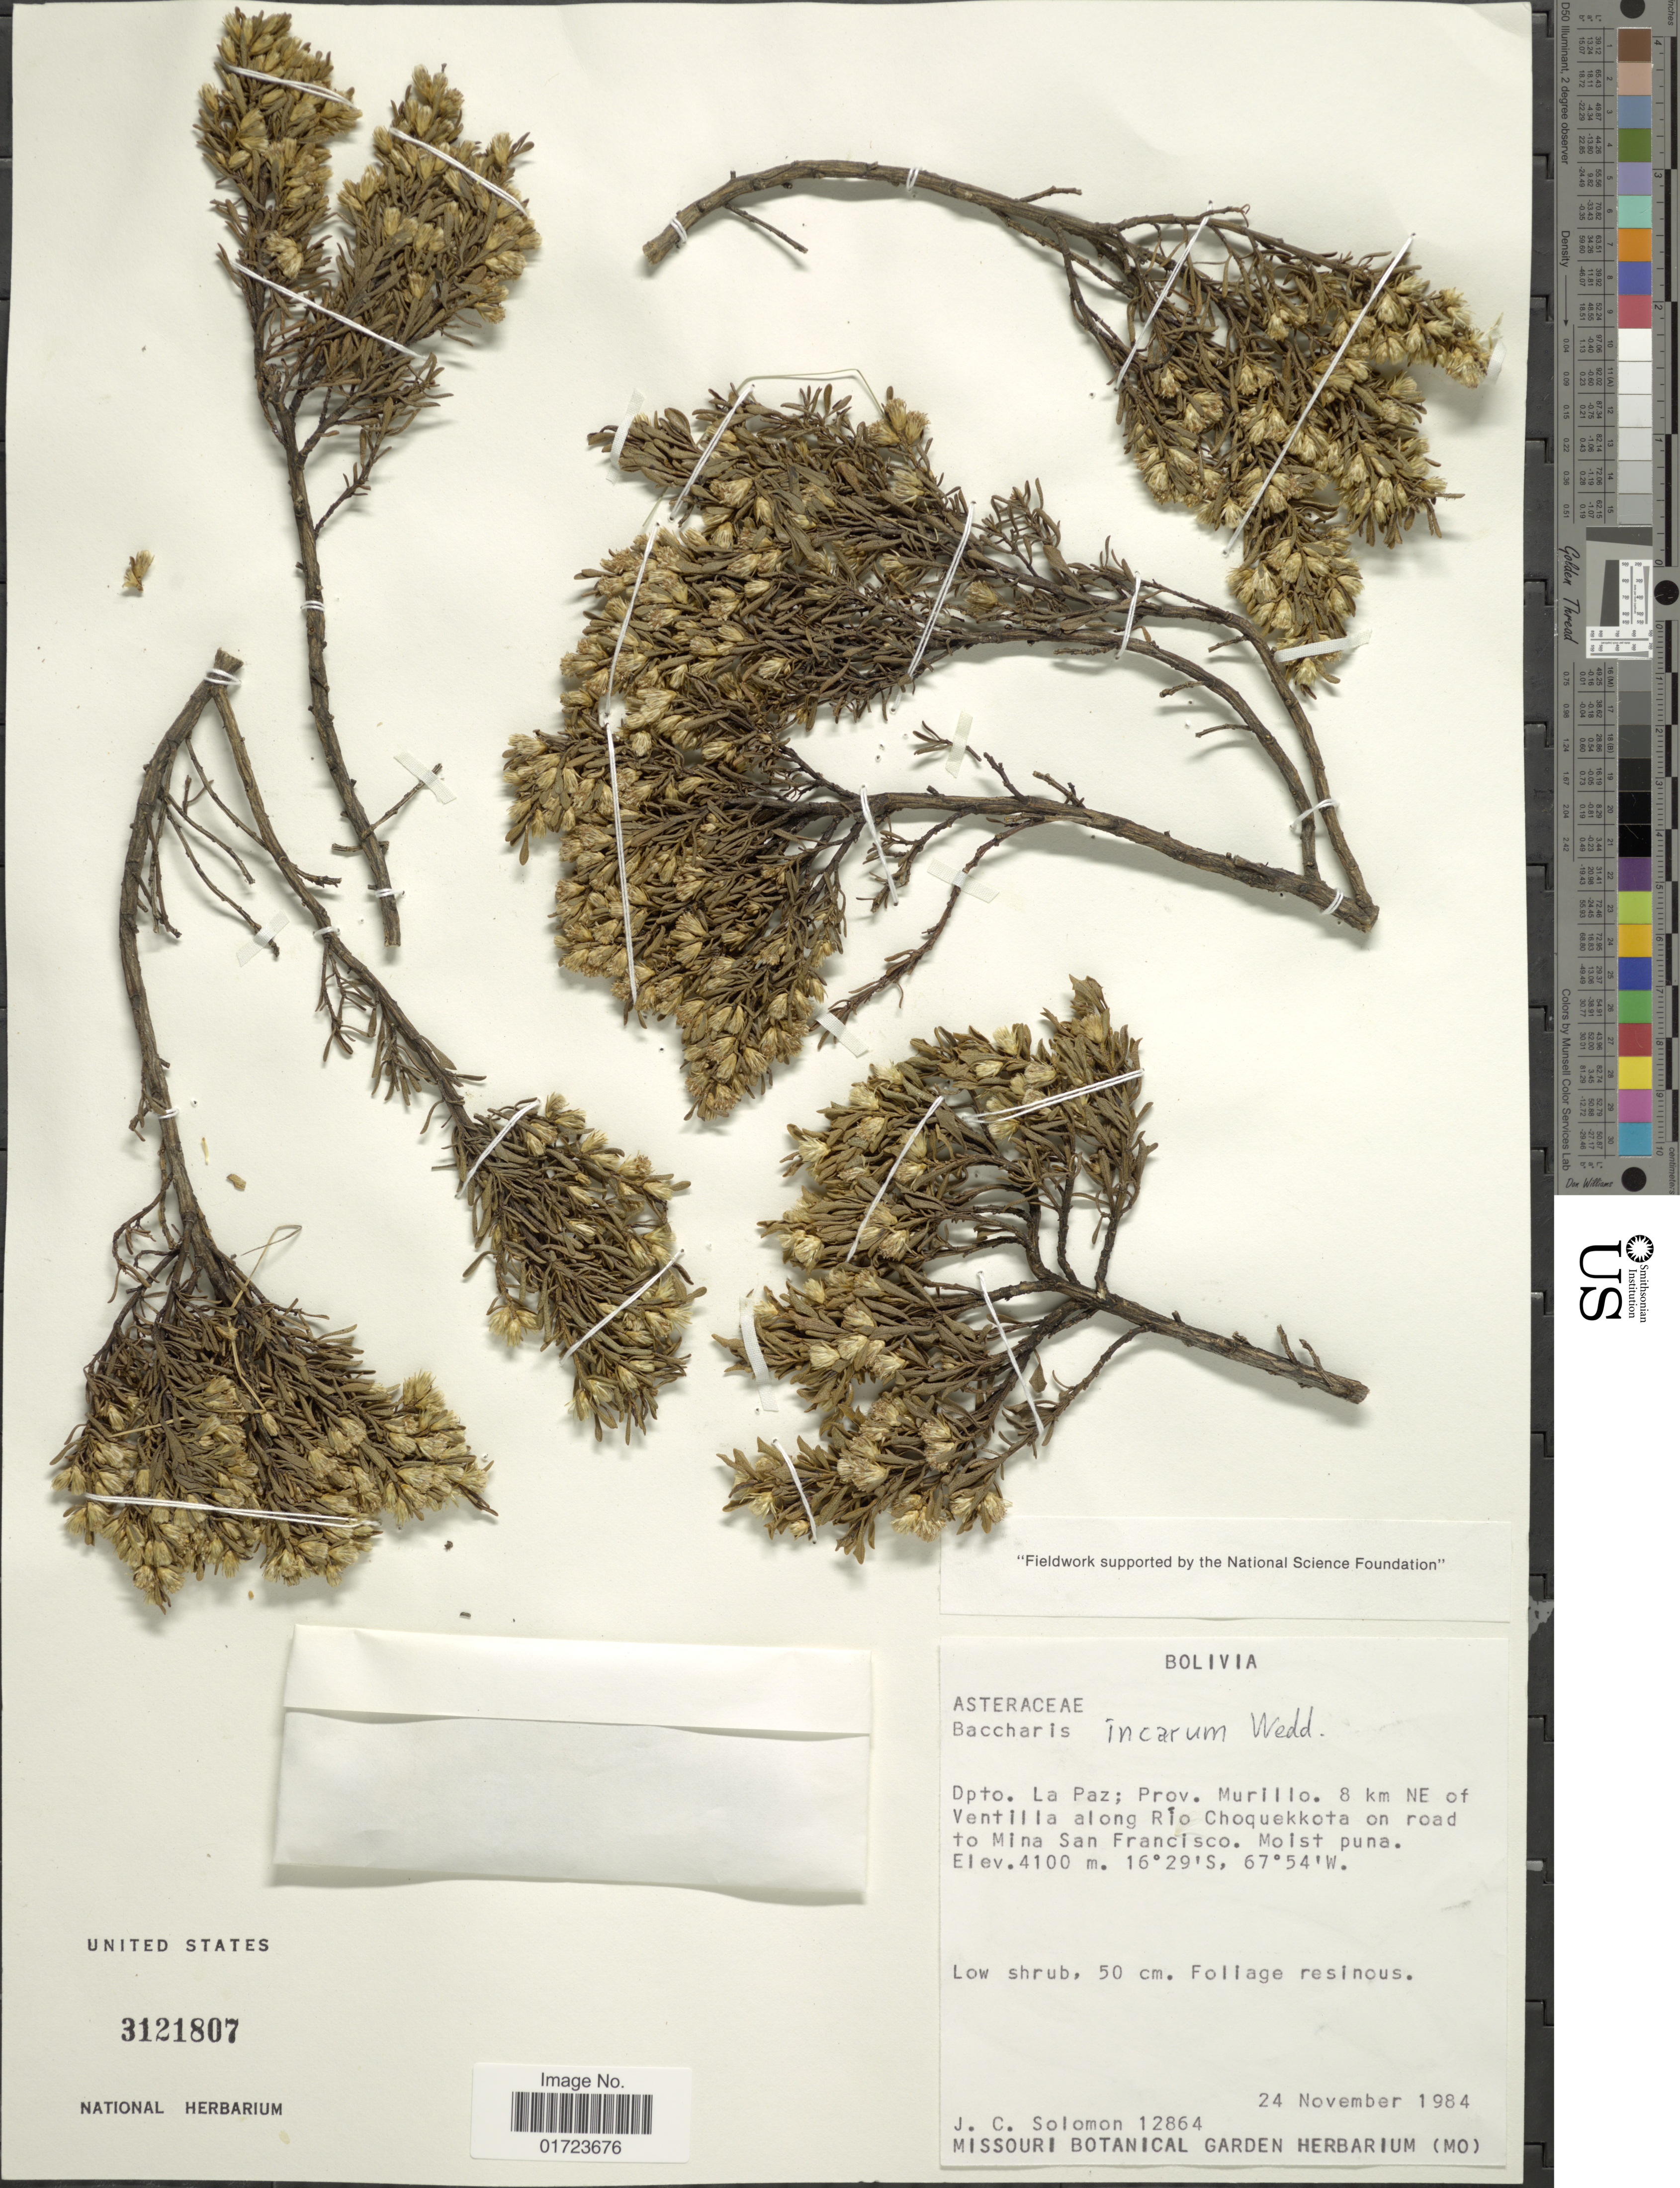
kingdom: Plantae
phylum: Tracheophyta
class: Magnoliopsida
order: Asterales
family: Asteraceae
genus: Baccharis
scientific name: Baccharis tola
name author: Phil.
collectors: J. C. Solomon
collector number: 12864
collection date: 1984-11-24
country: Bolivia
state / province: La Paz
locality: Dpto. La Paz; Prov. Murillo. 8 km NE of Ventilla along Rio Choquekkota on road to Mina San Francisco.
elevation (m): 4100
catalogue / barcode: US 3121807